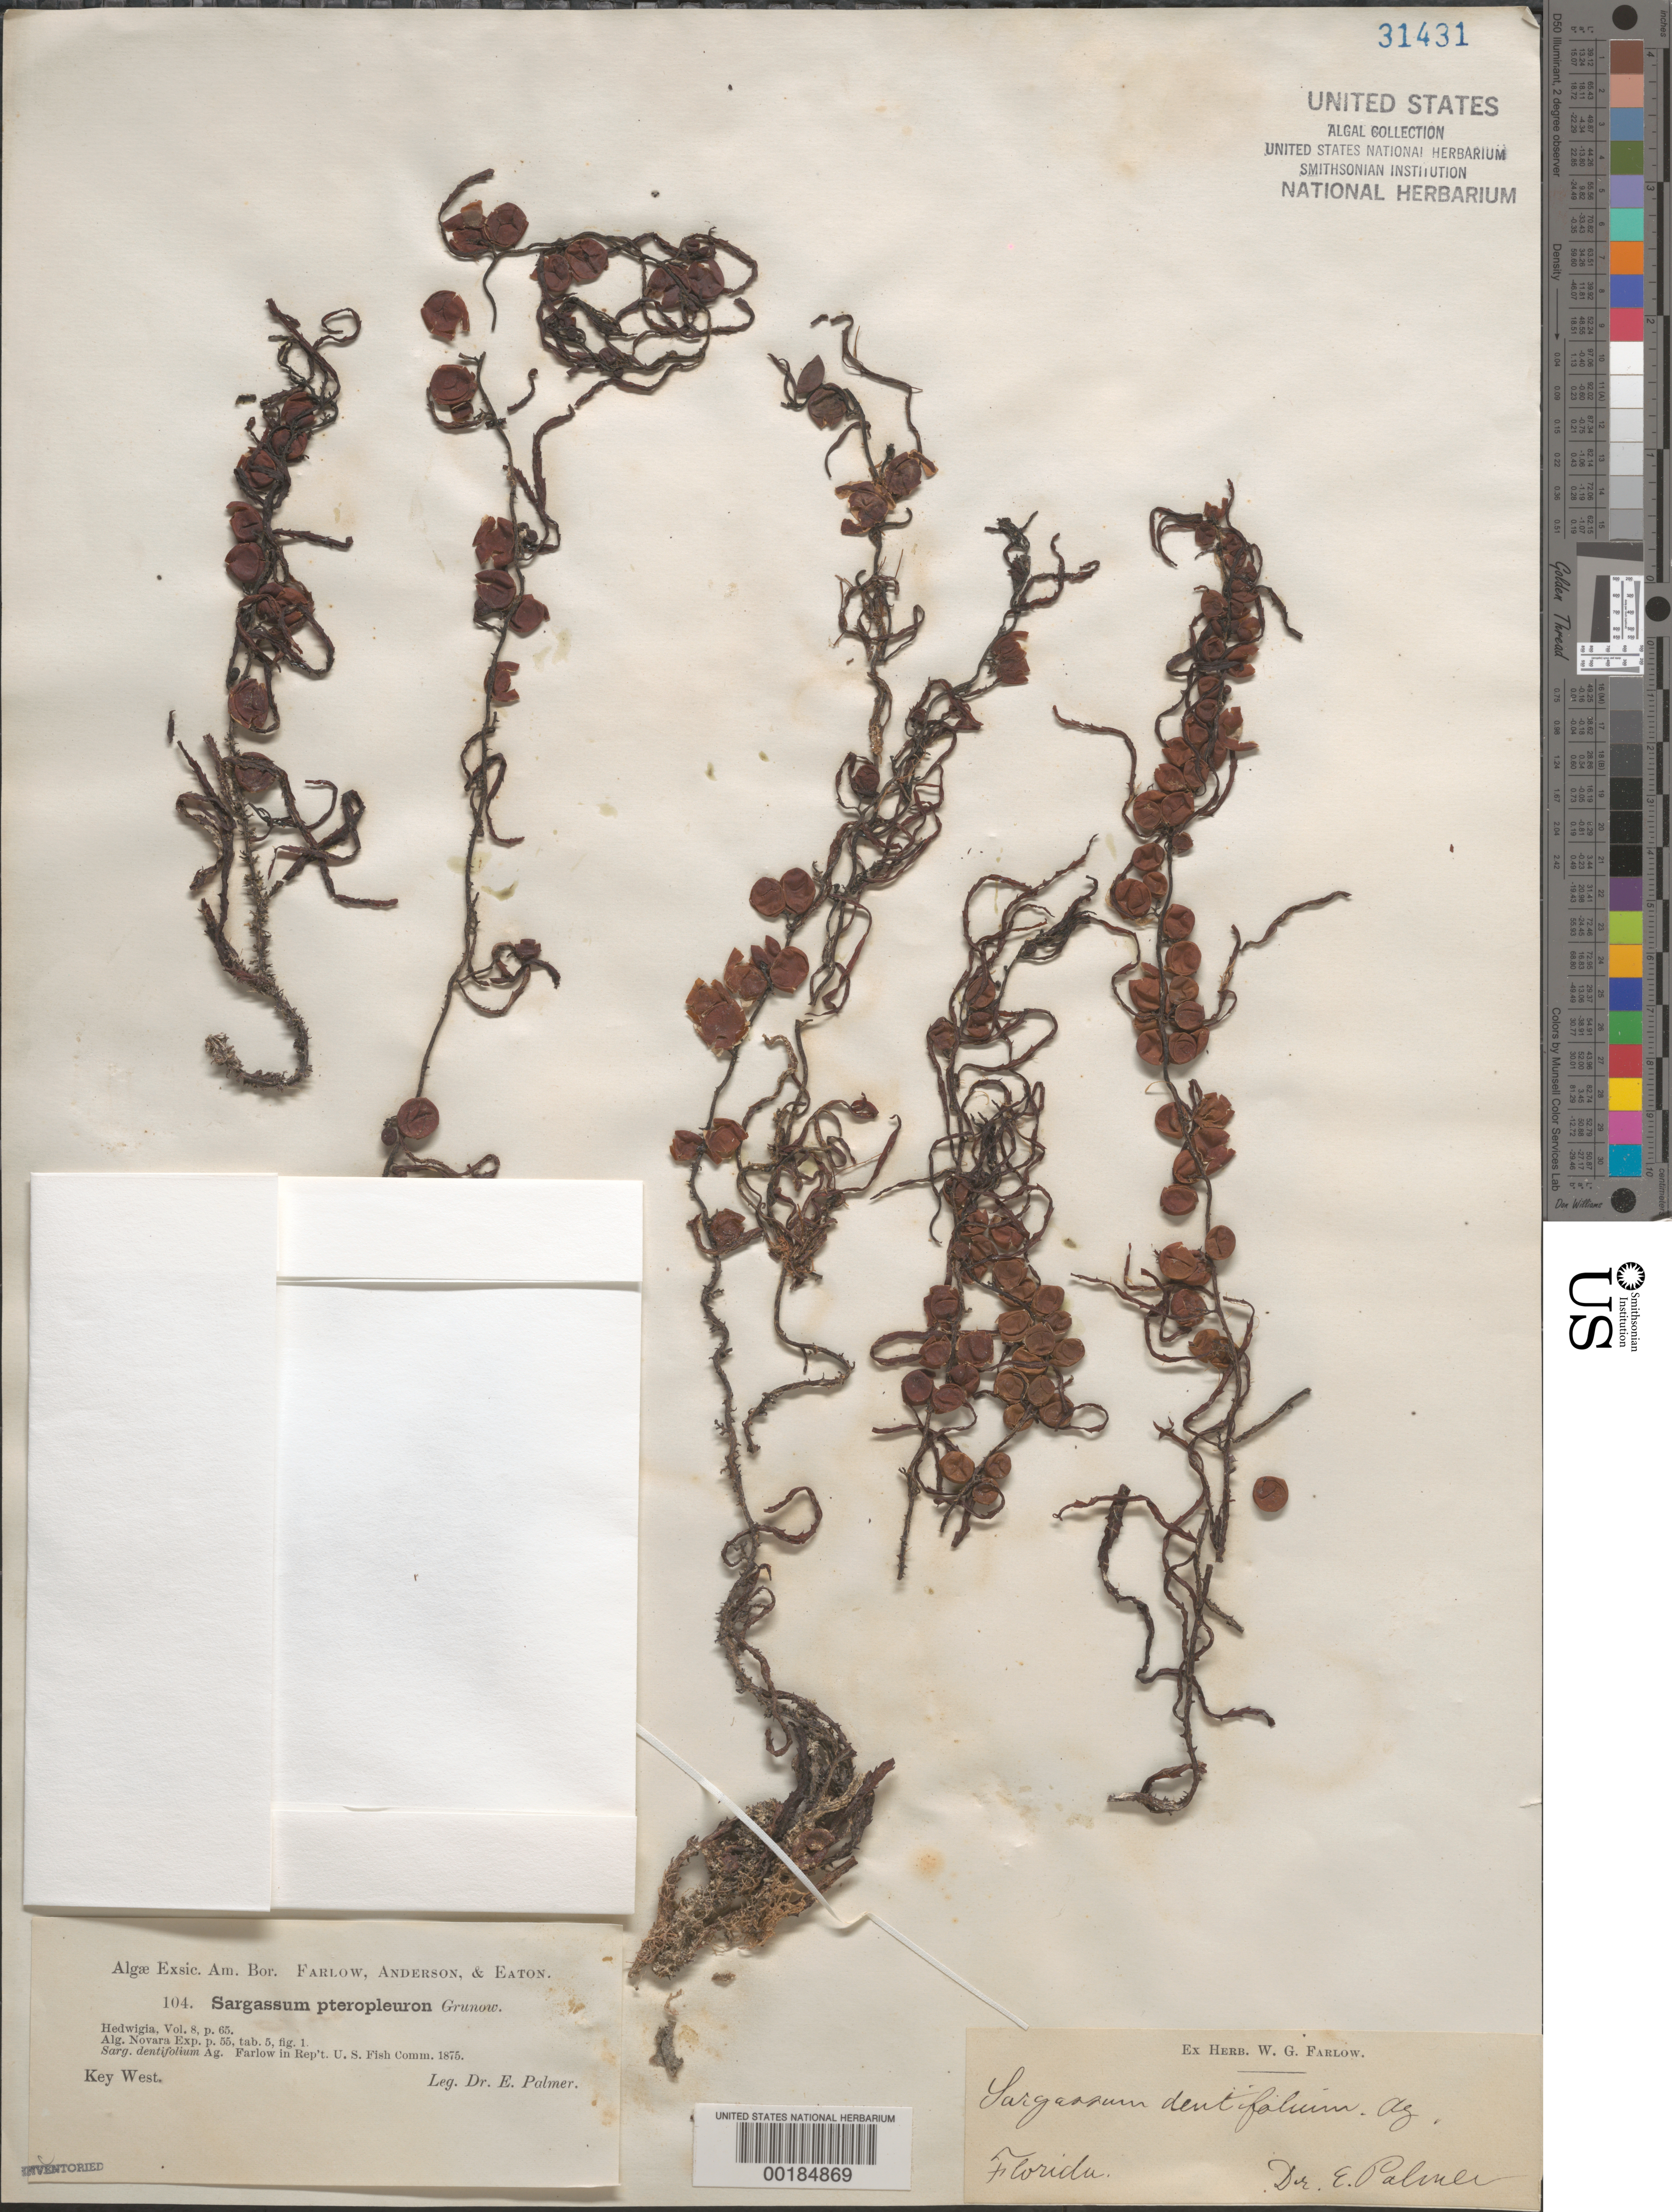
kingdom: Chromista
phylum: Ochrophyta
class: Phaeophyceae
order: Fucales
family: Sargassaceae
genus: Sargassum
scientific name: Sargassum dentifolium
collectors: E. Palmer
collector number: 104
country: United States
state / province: Florida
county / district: Monroe County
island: Key West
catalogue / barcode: US 31431